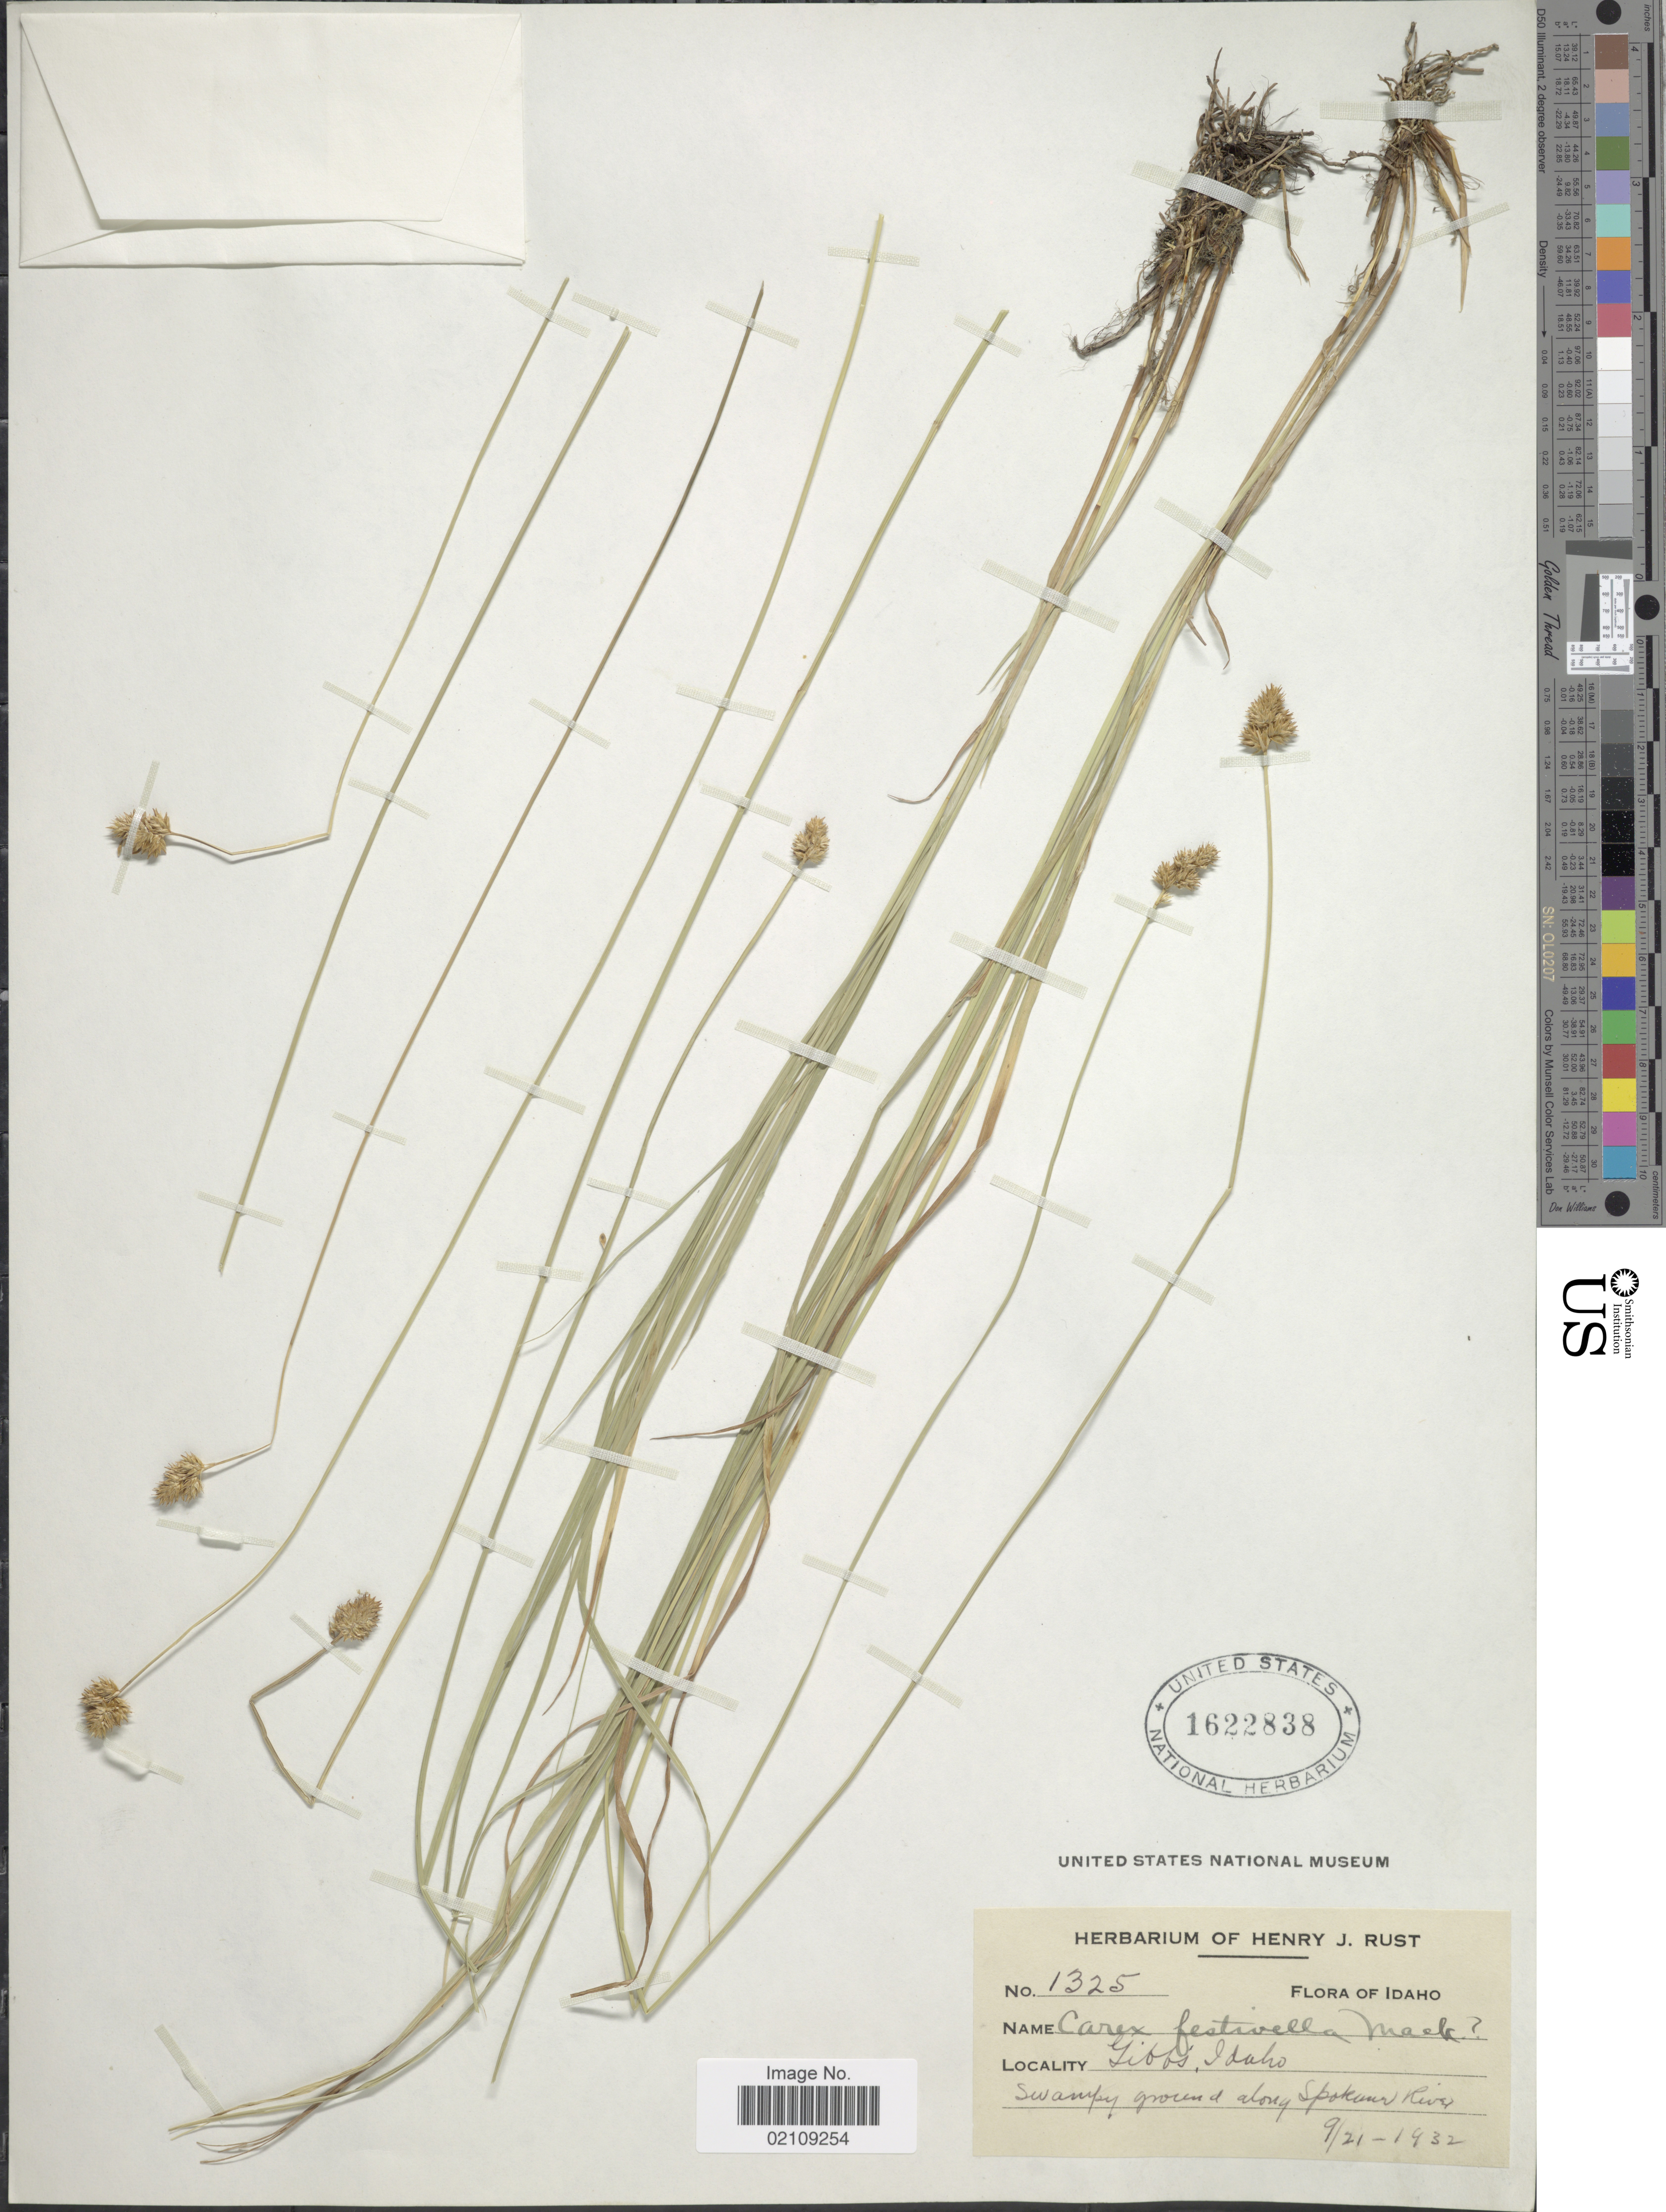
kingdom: Plantae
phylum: Tracheophyta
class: Liliopsida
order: Poales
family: Cyperaceae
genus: Carex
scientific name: Carex microptera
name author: Mack.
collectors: ex herb. Henry J. Rust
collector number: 1325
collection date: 1932-09-21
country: United States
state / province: Idaho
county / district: Kootenai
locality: Gibbs, Swampy ground along Spokane River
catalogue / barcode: US 1622838